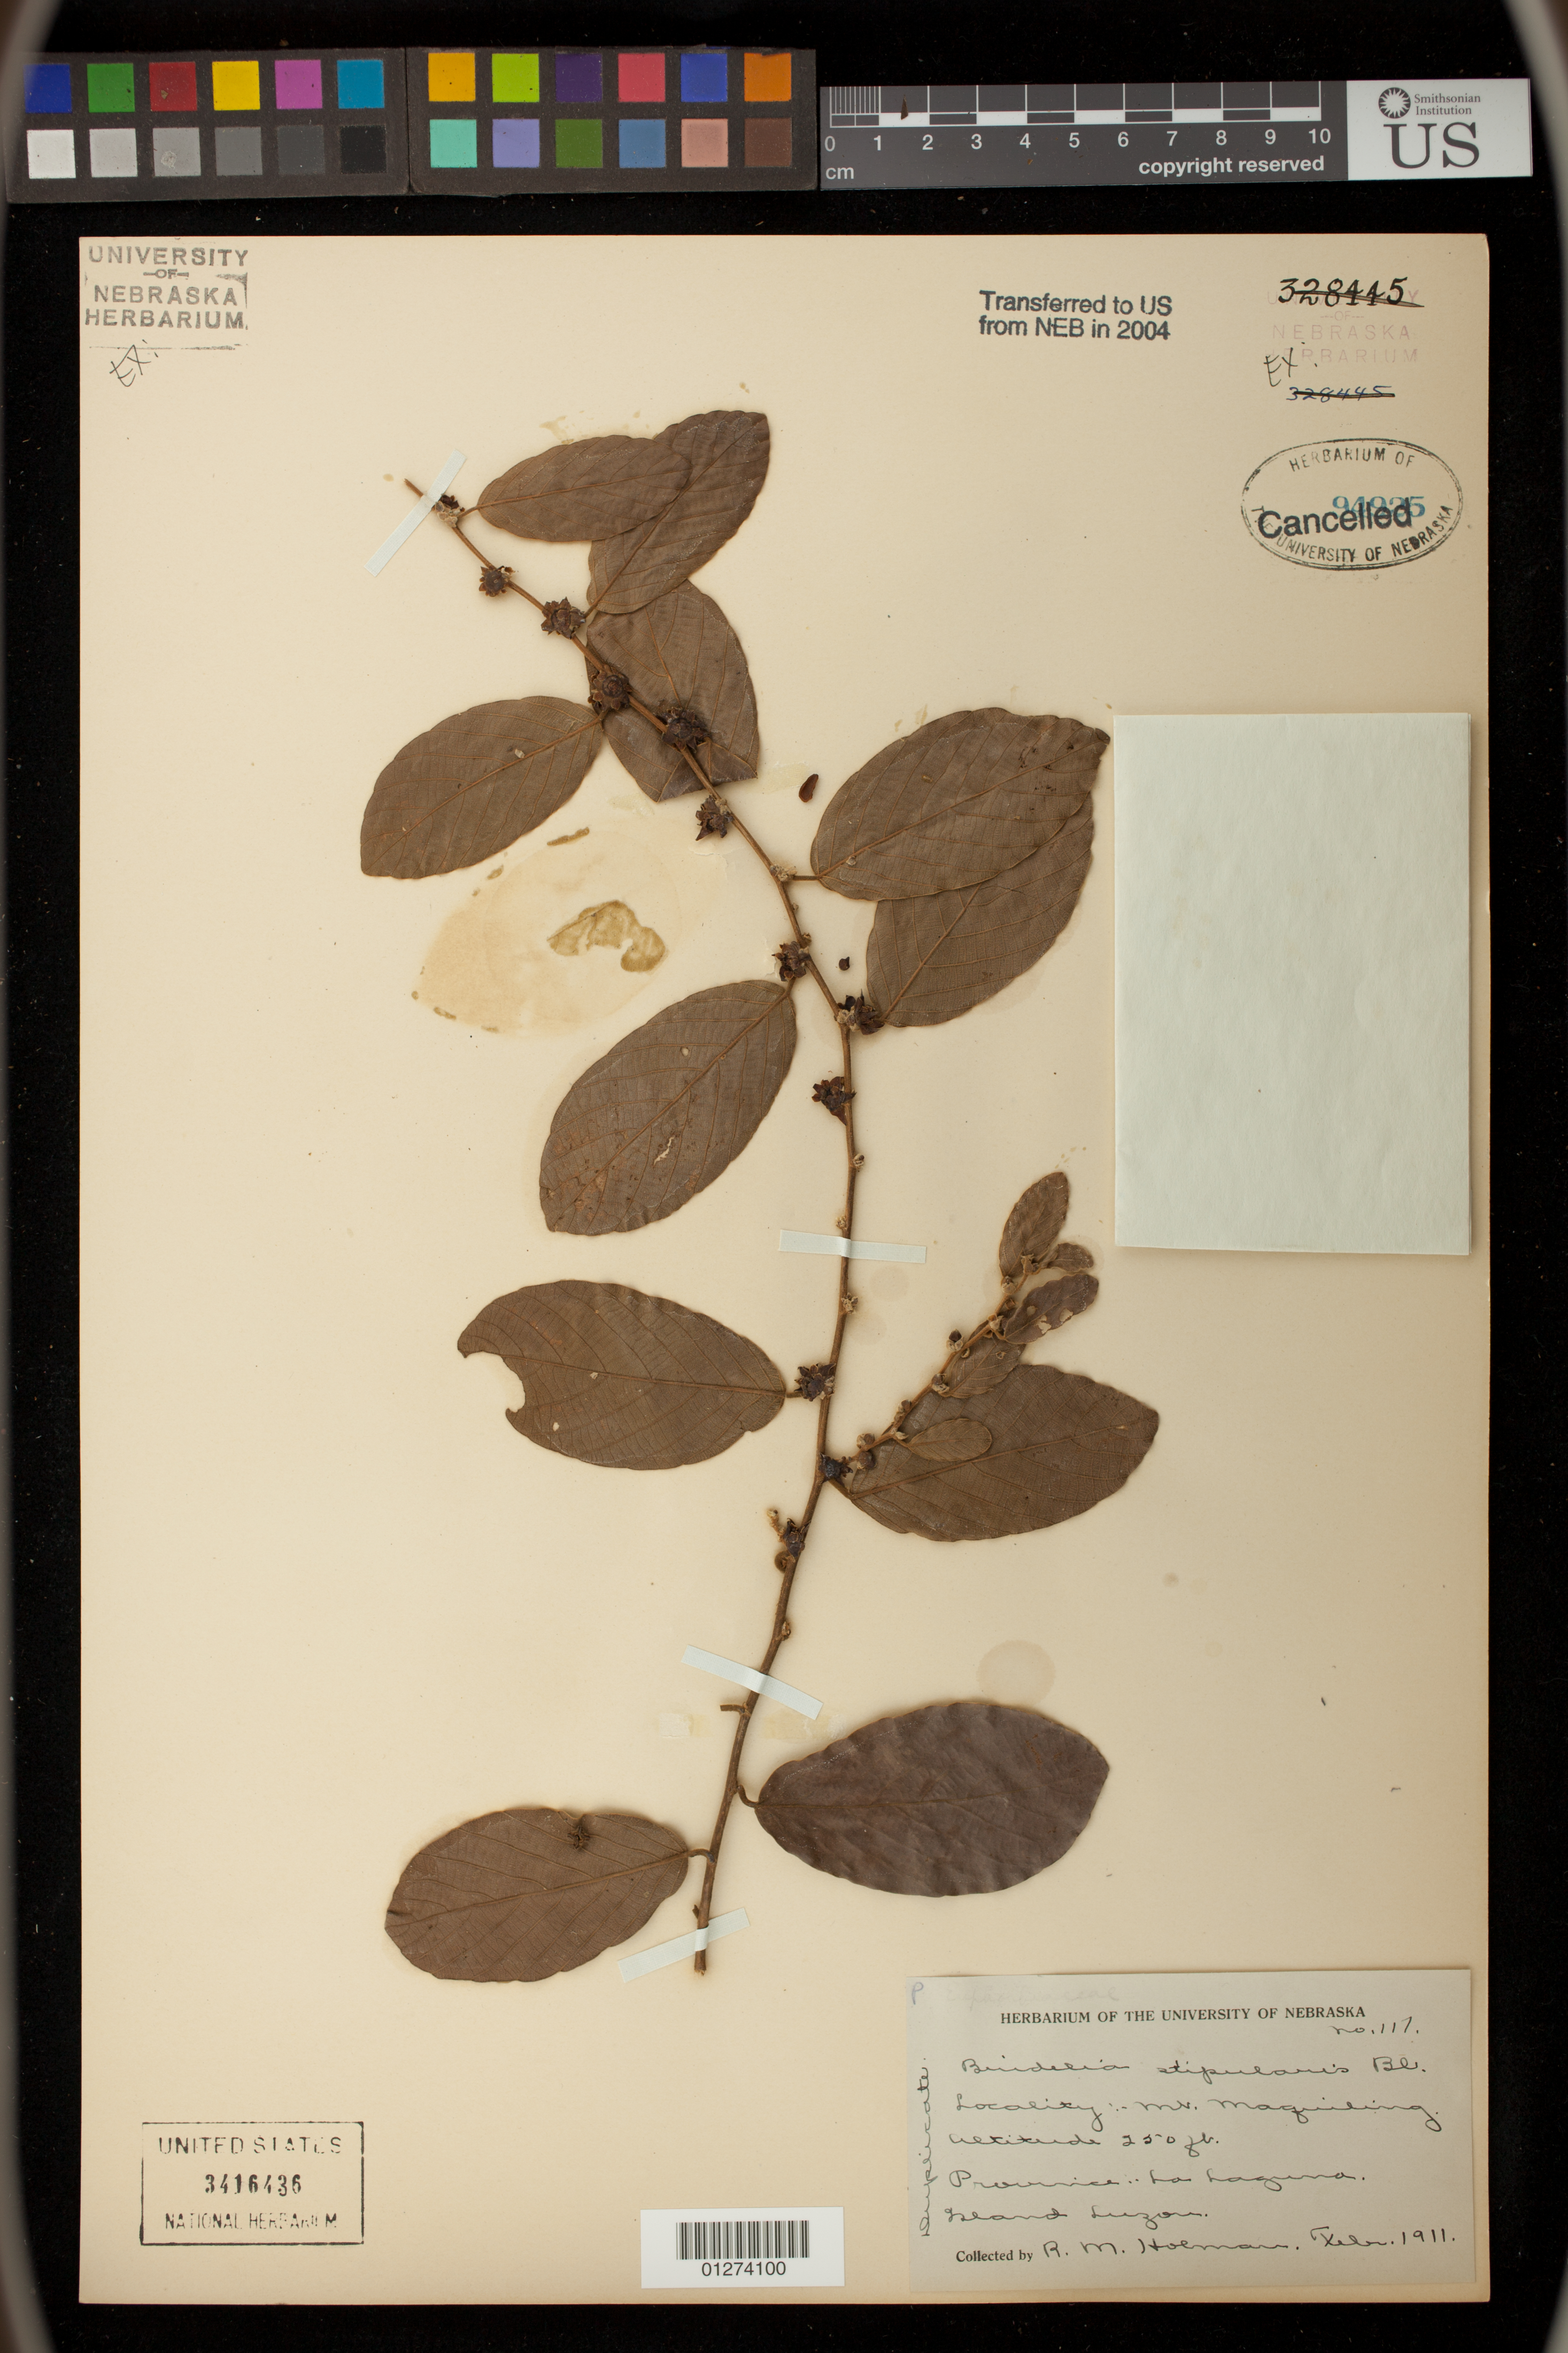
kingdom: Plantae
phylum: Tracheophyta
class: Magnoliopsida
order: Malpighiales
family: Phyllanthaceae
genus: Bridelia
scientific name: Bridelia stipularis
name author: (L.) Blume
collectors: R. Holman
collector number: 117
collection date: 1911-02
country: Philippines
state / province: Calabarzon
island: Luzon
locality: Mt. Maquiling, La Laguna, Luzon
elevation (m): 76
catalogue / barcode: US 3416436